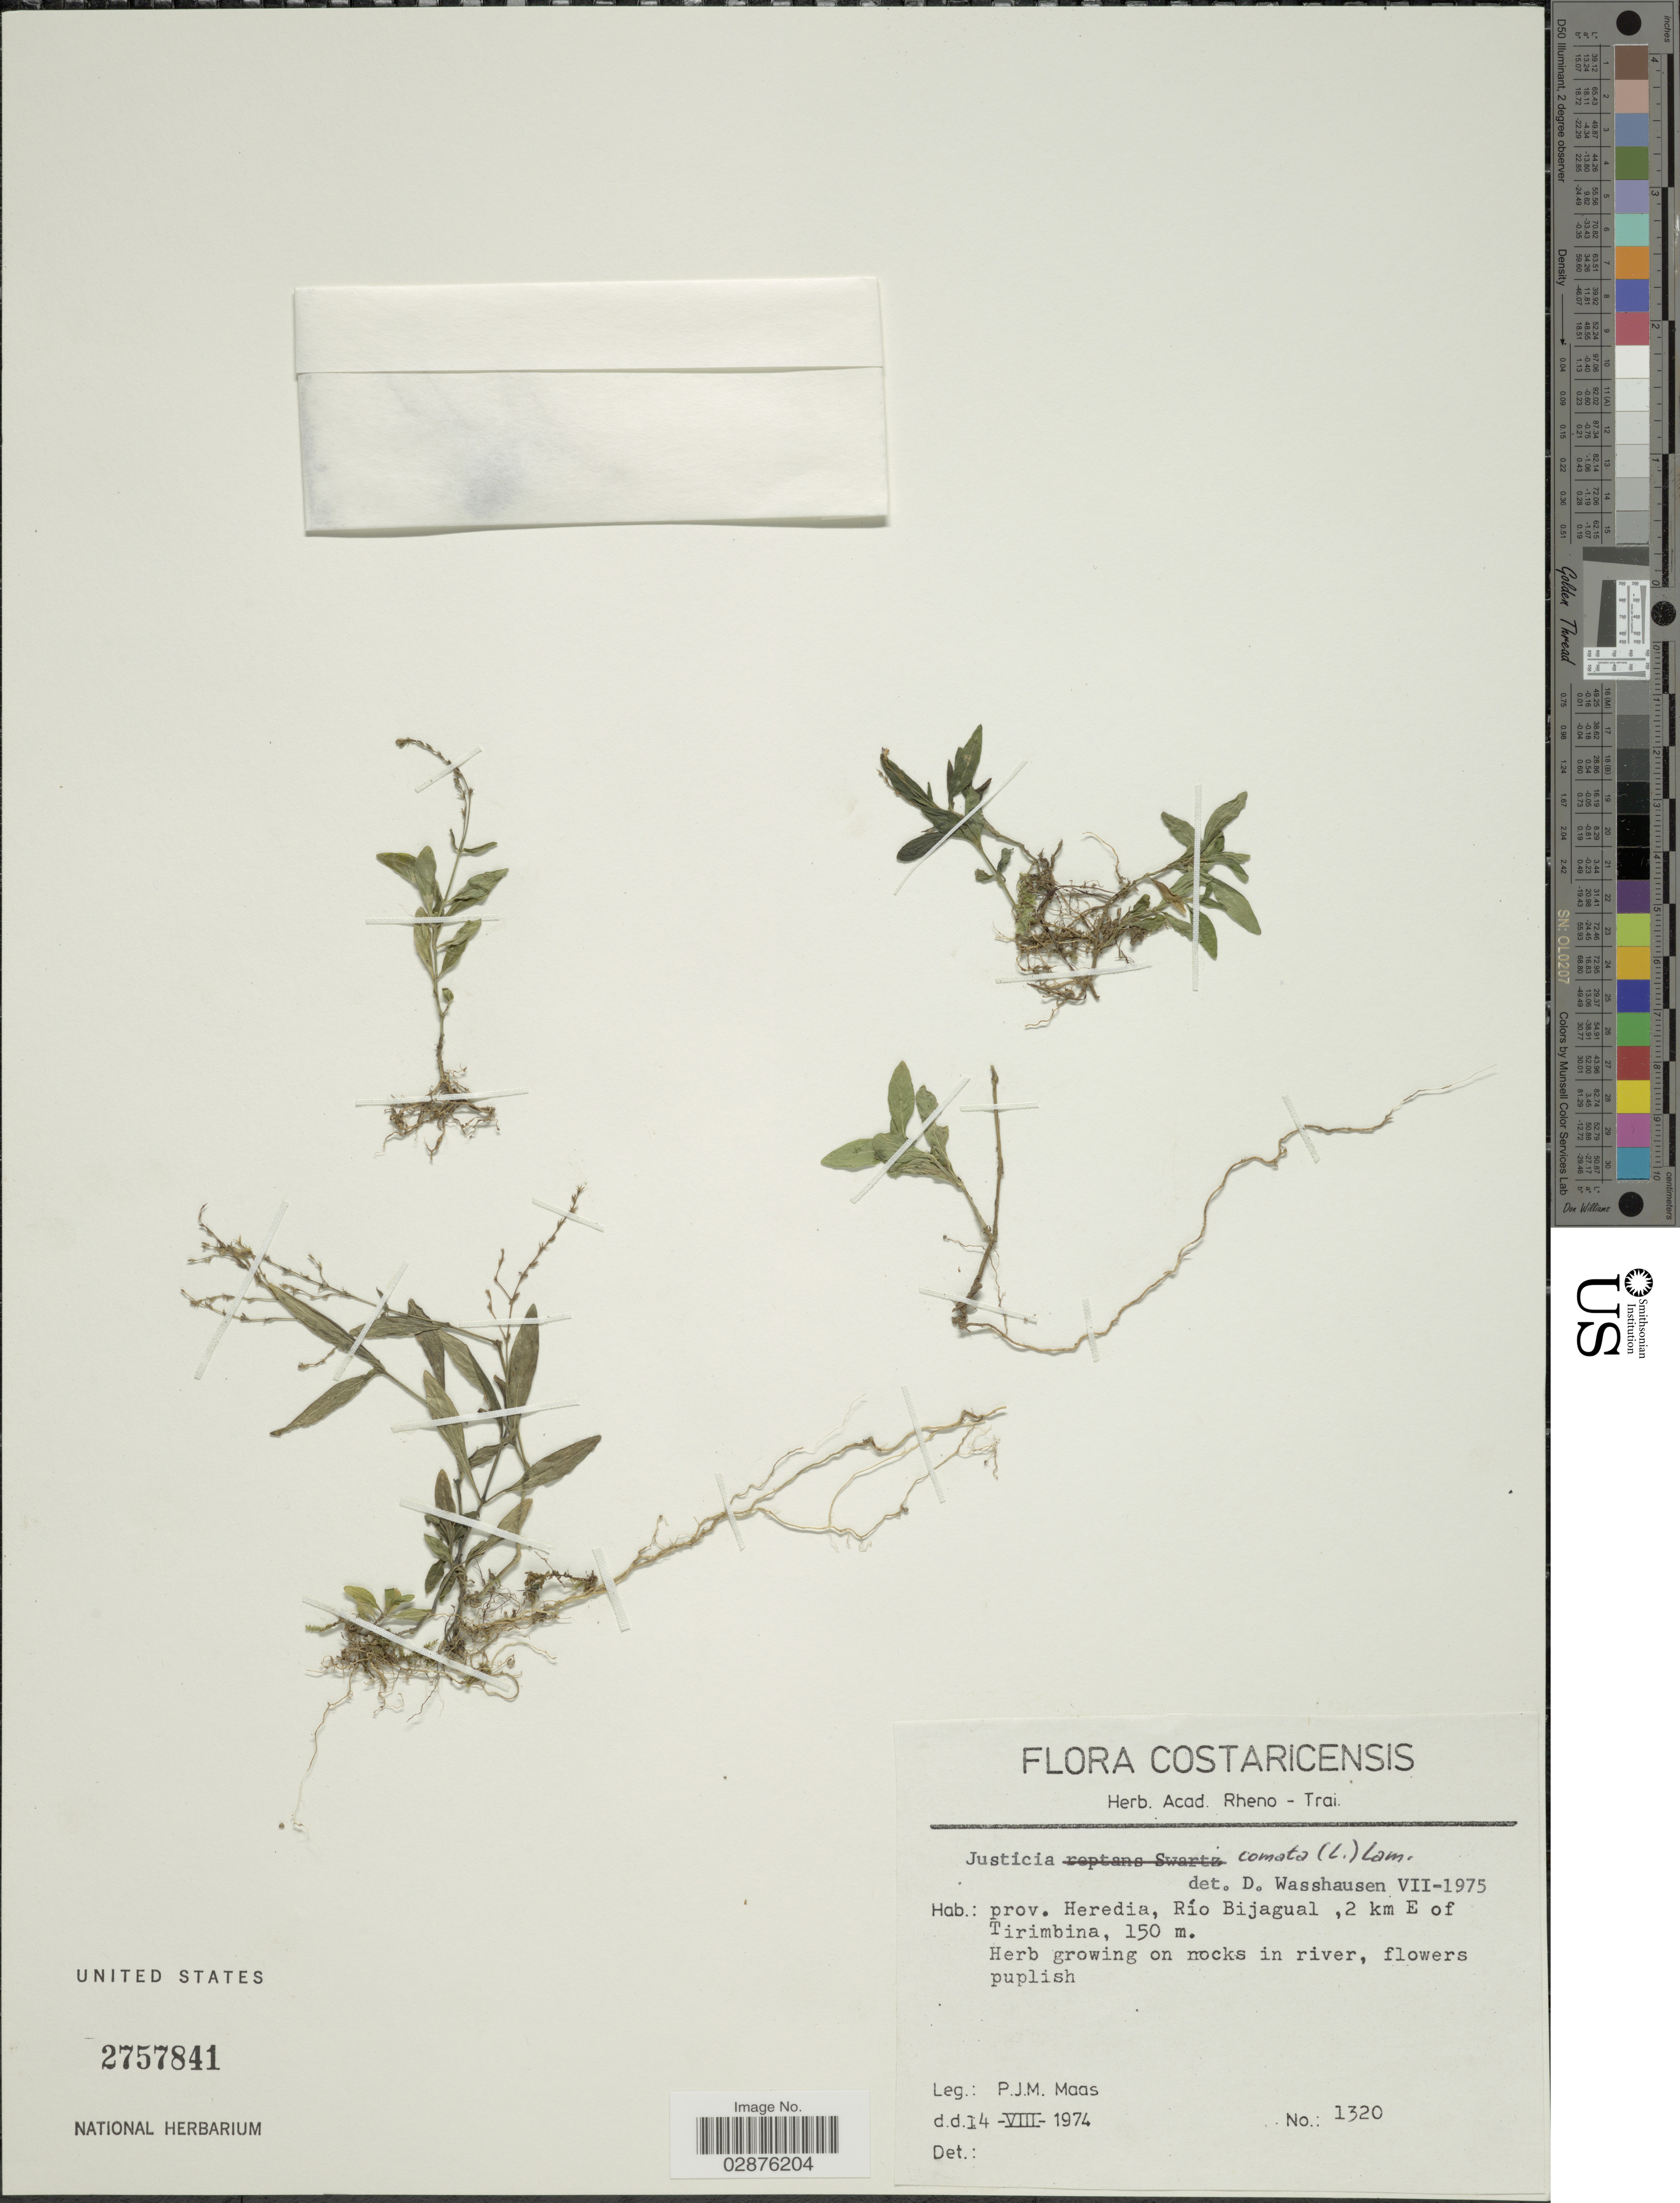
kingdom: Plantae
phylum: Tracheophyta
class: Magnoliopsida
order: Lamiales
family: Acanthaceae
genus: Justicia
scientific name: Justicia comata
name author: (L.) Lam.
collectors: P. Maas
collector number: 1320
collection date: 1974-08-14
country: Costa Rica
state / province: Heredia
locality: Río Bijagual, 2 km E of Tirimbina.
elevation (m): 150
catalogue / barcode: US 2757841